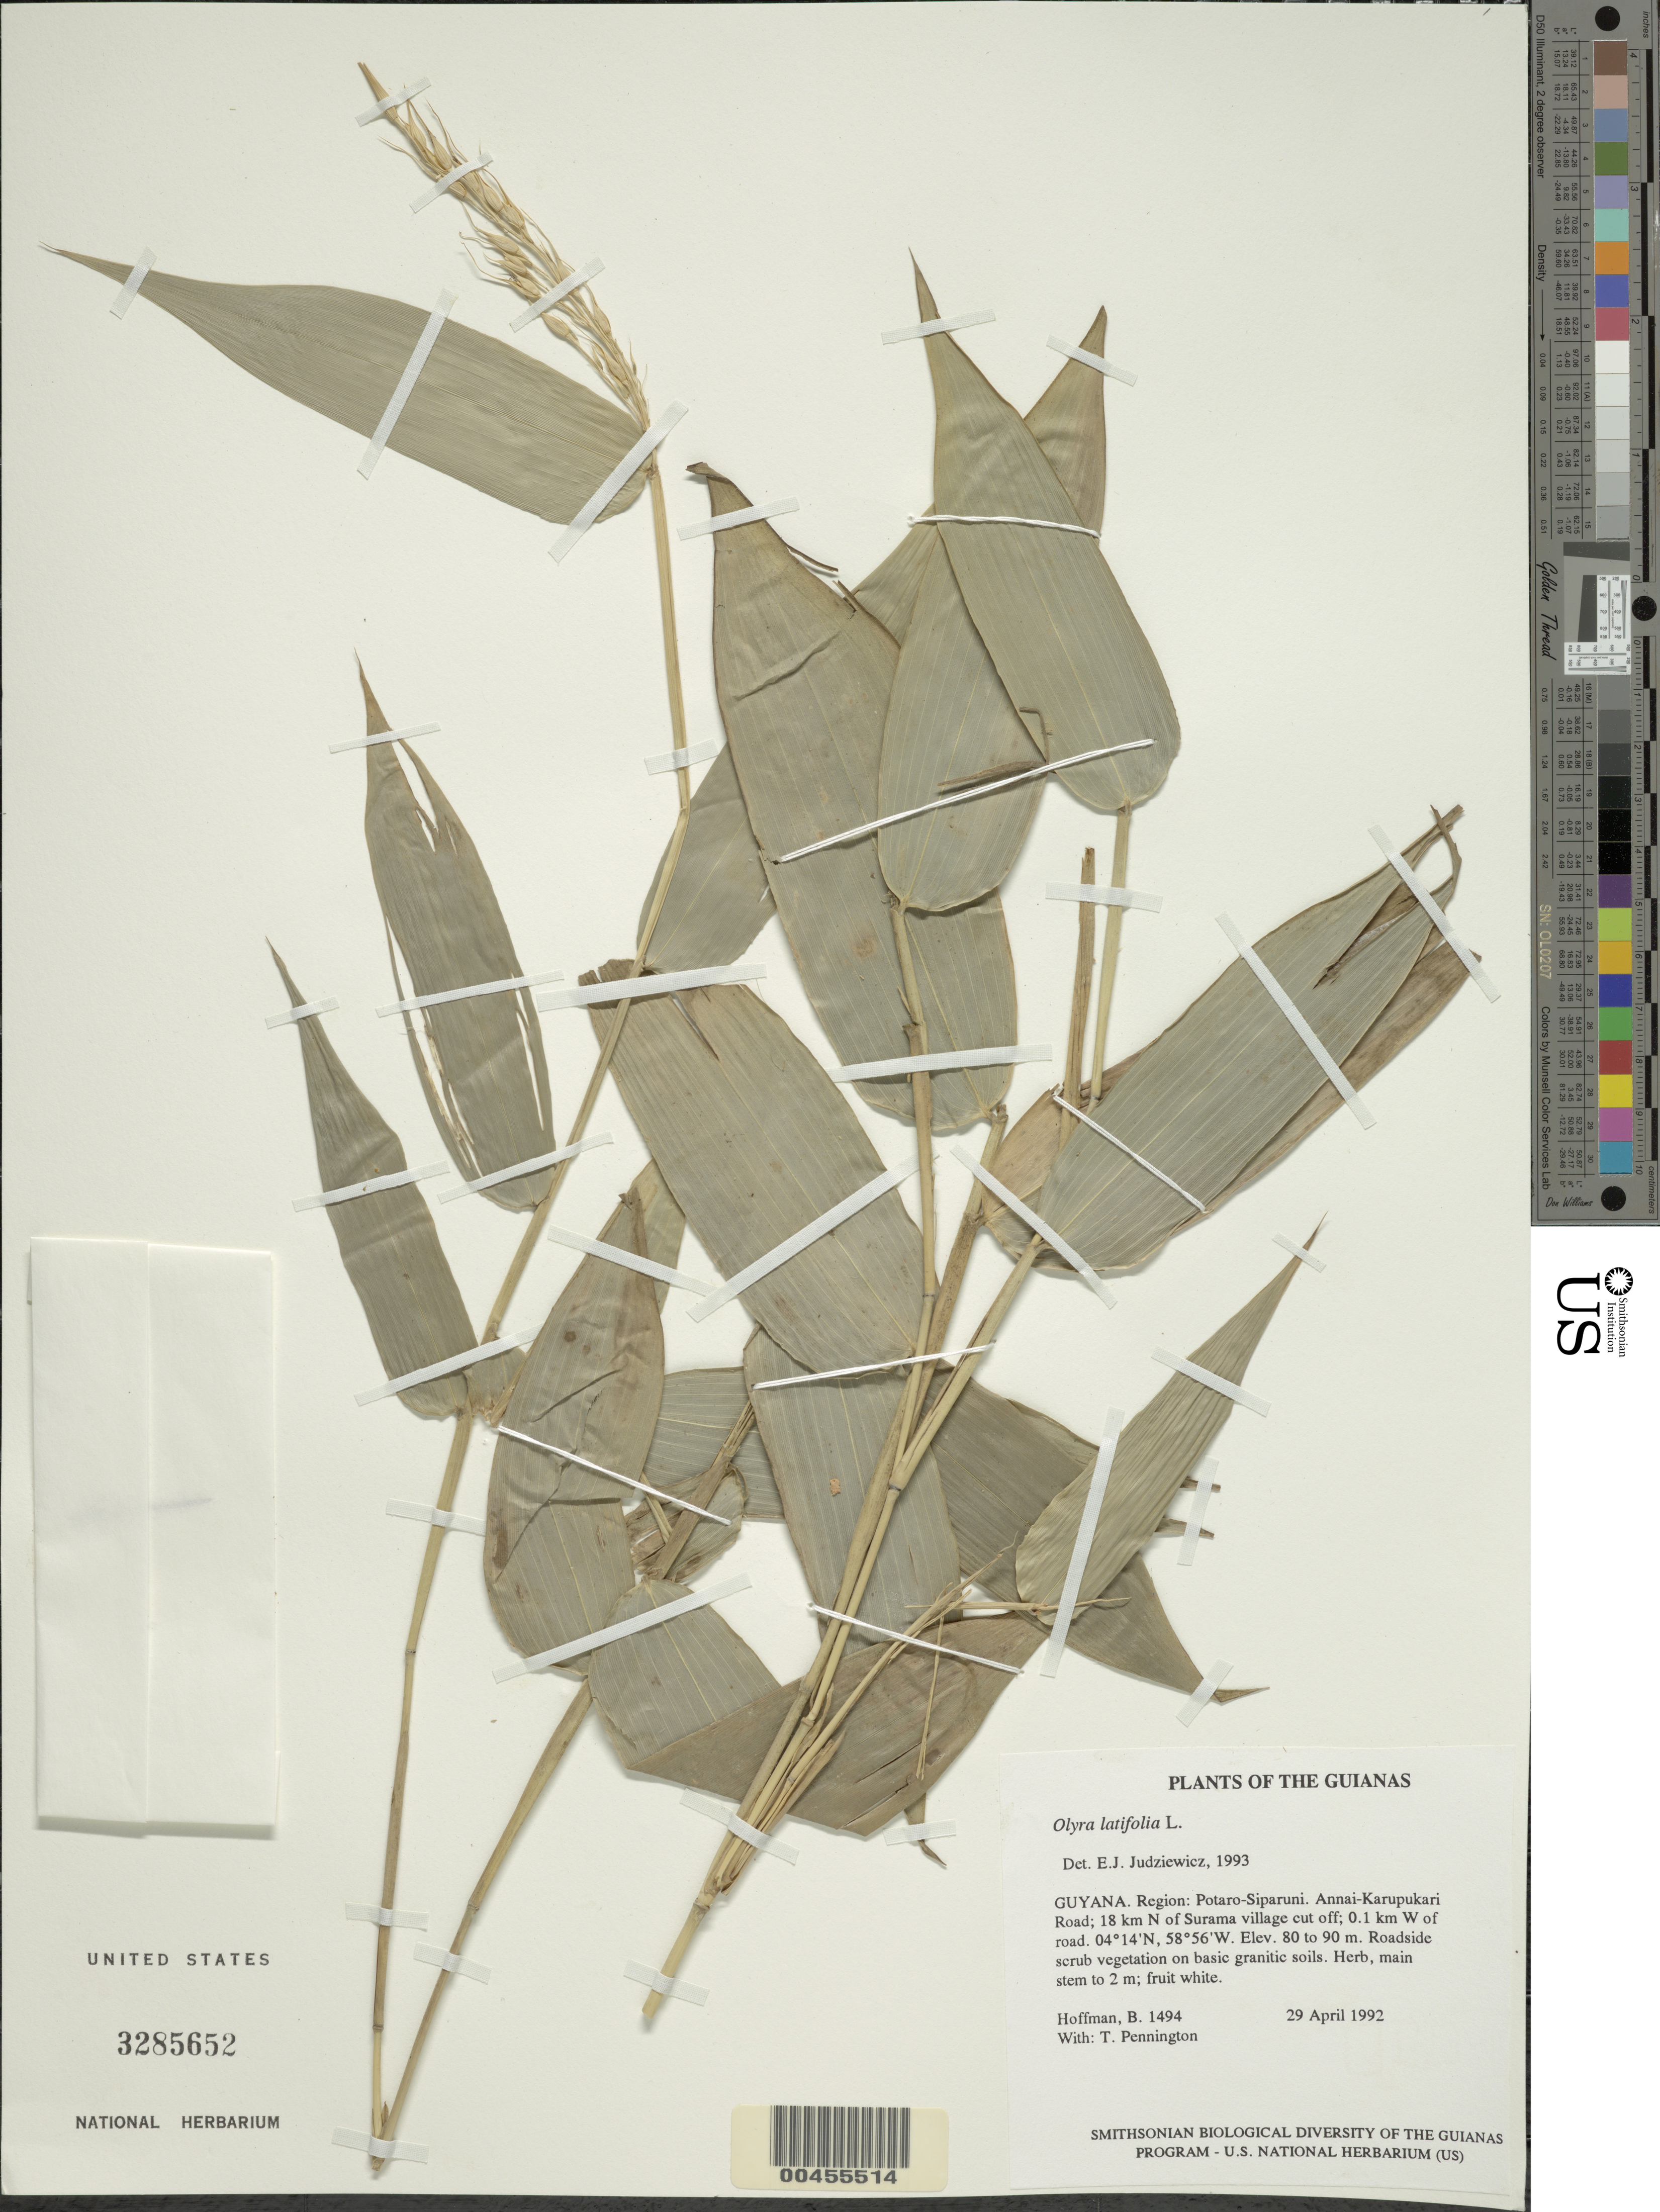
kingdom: Plantae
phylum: Tracheophyta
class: Liliopsida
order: Poales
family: Poaceae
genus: Olyra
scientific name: Olyra latifolia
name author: L.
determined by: Judziewicz, E. J.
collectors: B. Hoffman & R. T. Pennington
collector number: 1494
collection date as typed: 29 April 1992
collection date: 1992-04-29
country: Guyana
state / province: Potaro-Siparuni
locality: Annai-Karupukari Road; 18 km N of Surama village cut off; 0.1 km W of road. Iwokrama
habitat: Roadside scrub vegetation on basic granitic soils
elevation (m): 80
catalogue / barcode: US 3285652